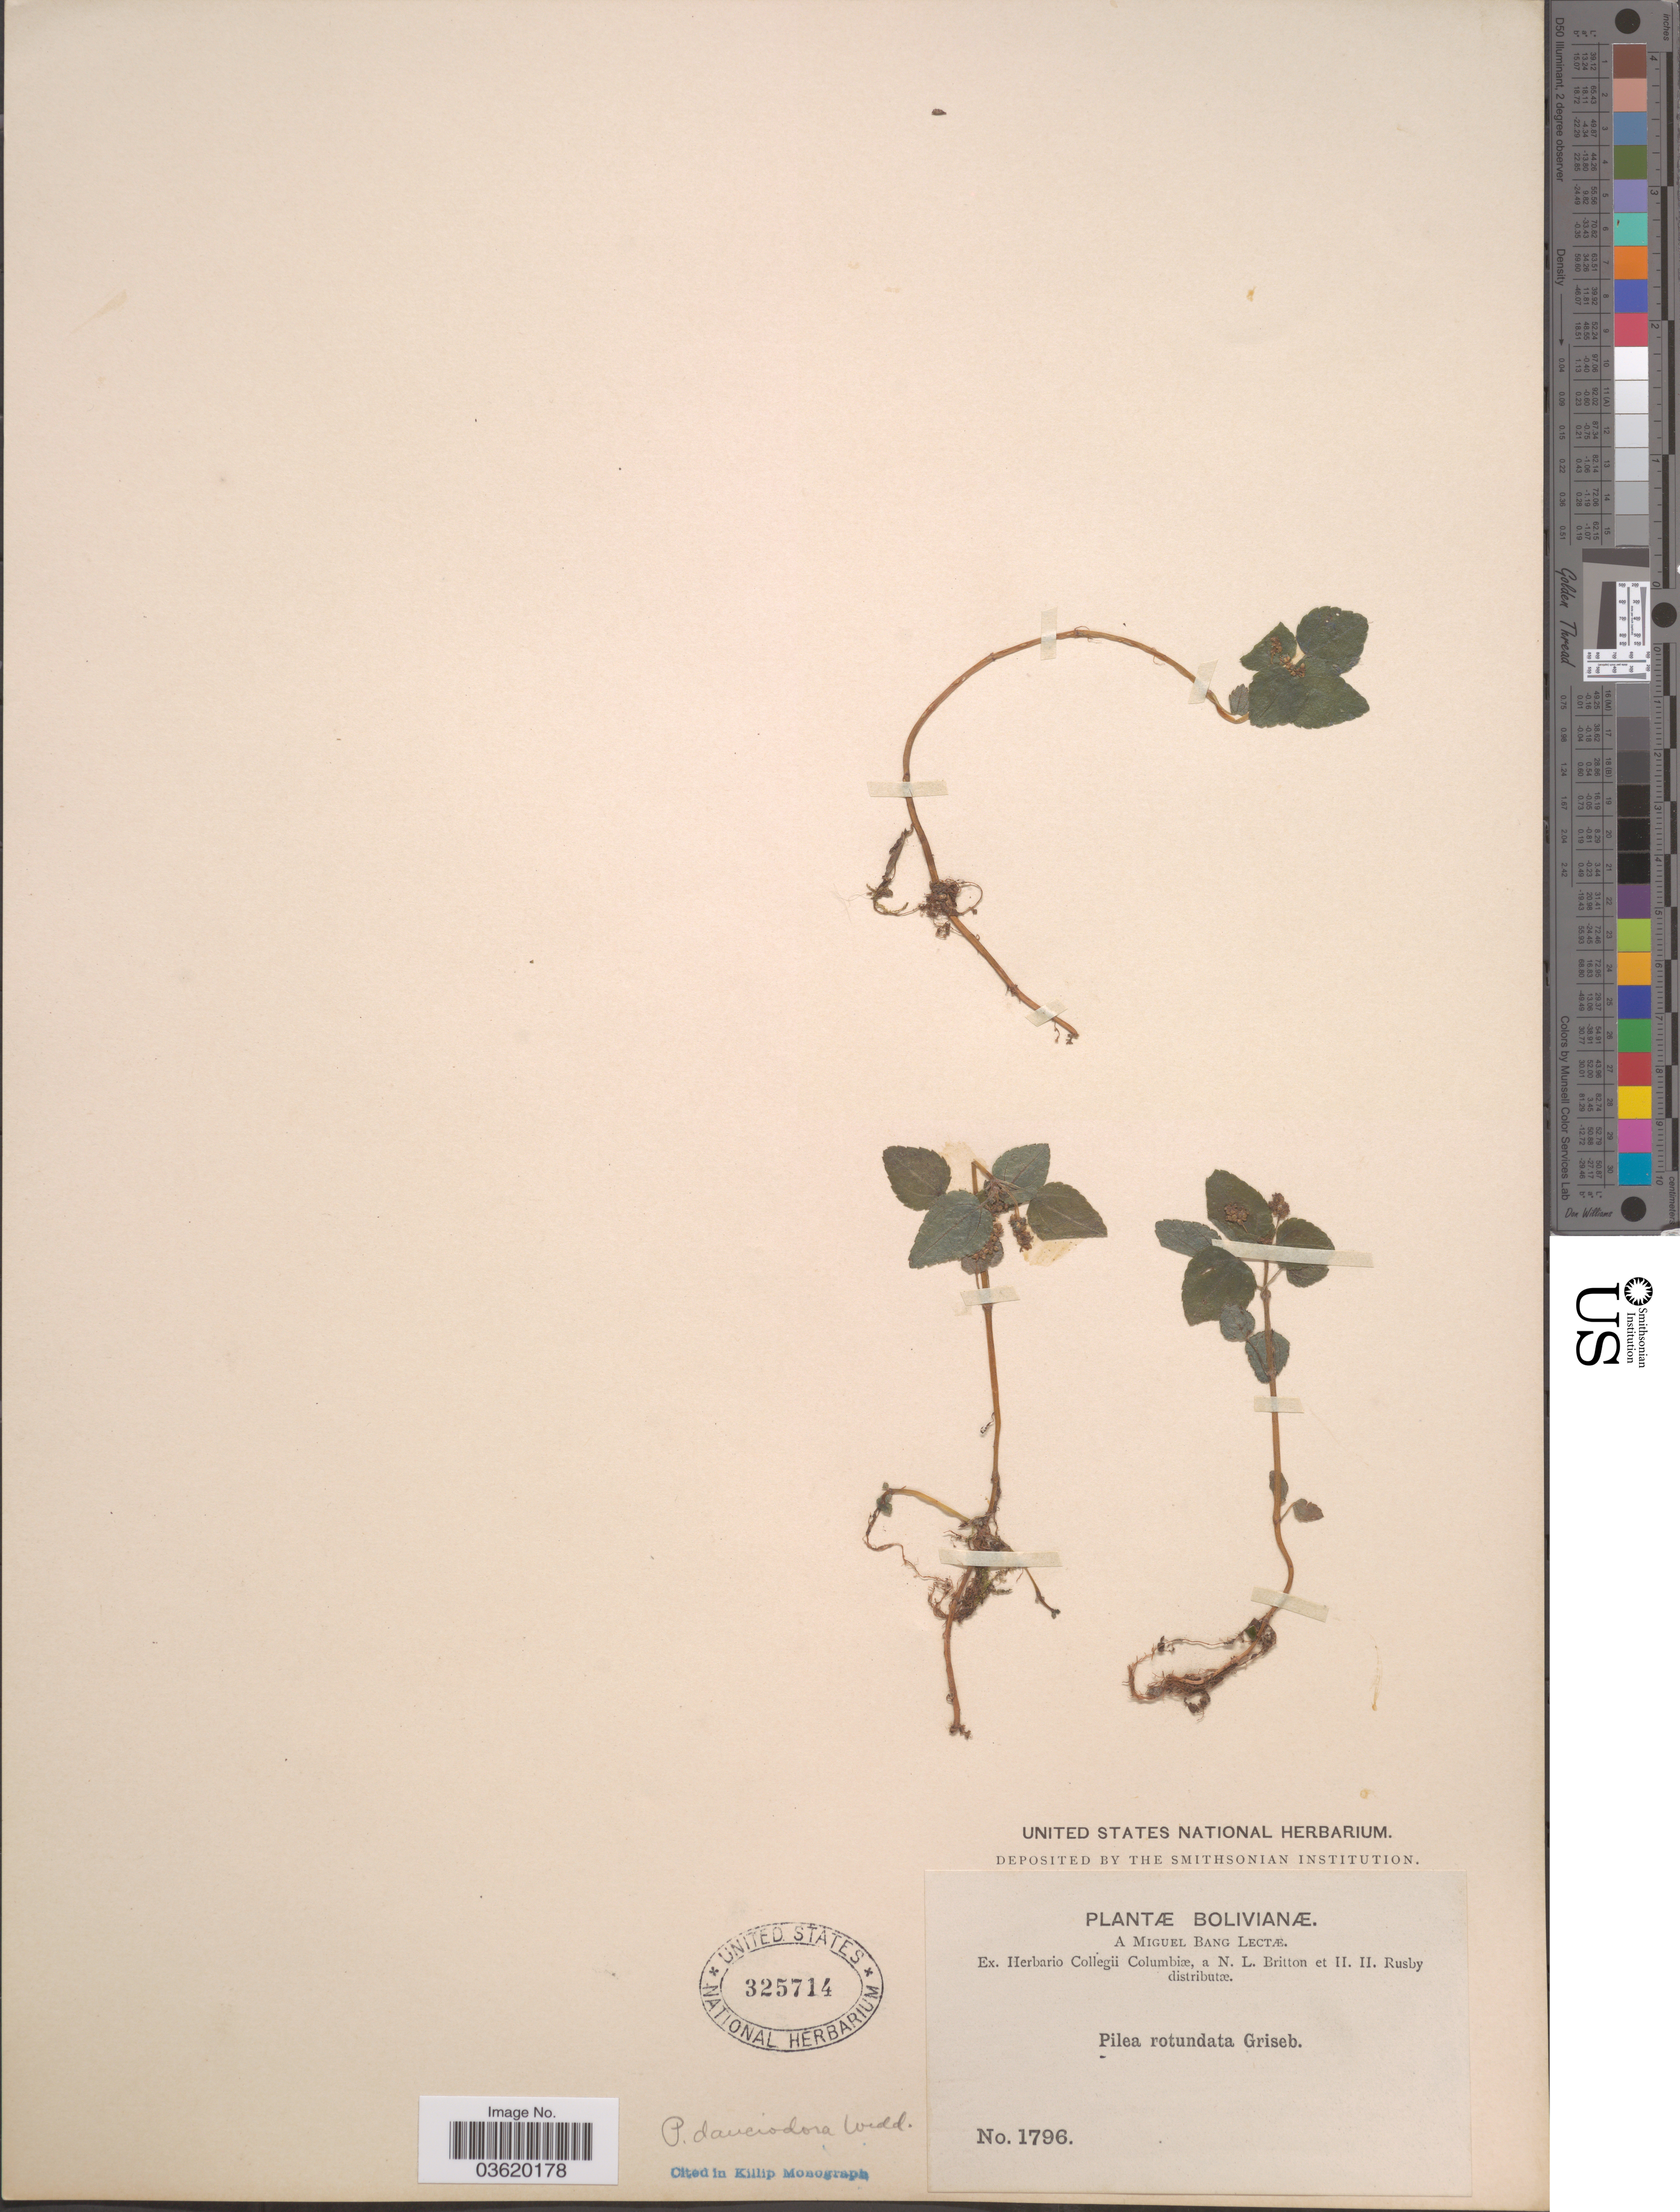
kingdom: Plantae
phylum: Tracheophyta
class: Magnoliopsida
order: Rosales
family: Urticaceae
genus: Pilea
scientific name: Pilea dauciodora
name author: Pav. ex Wedd.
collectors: M. Bang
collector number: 1796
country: Bolivia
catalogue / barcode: US 325714